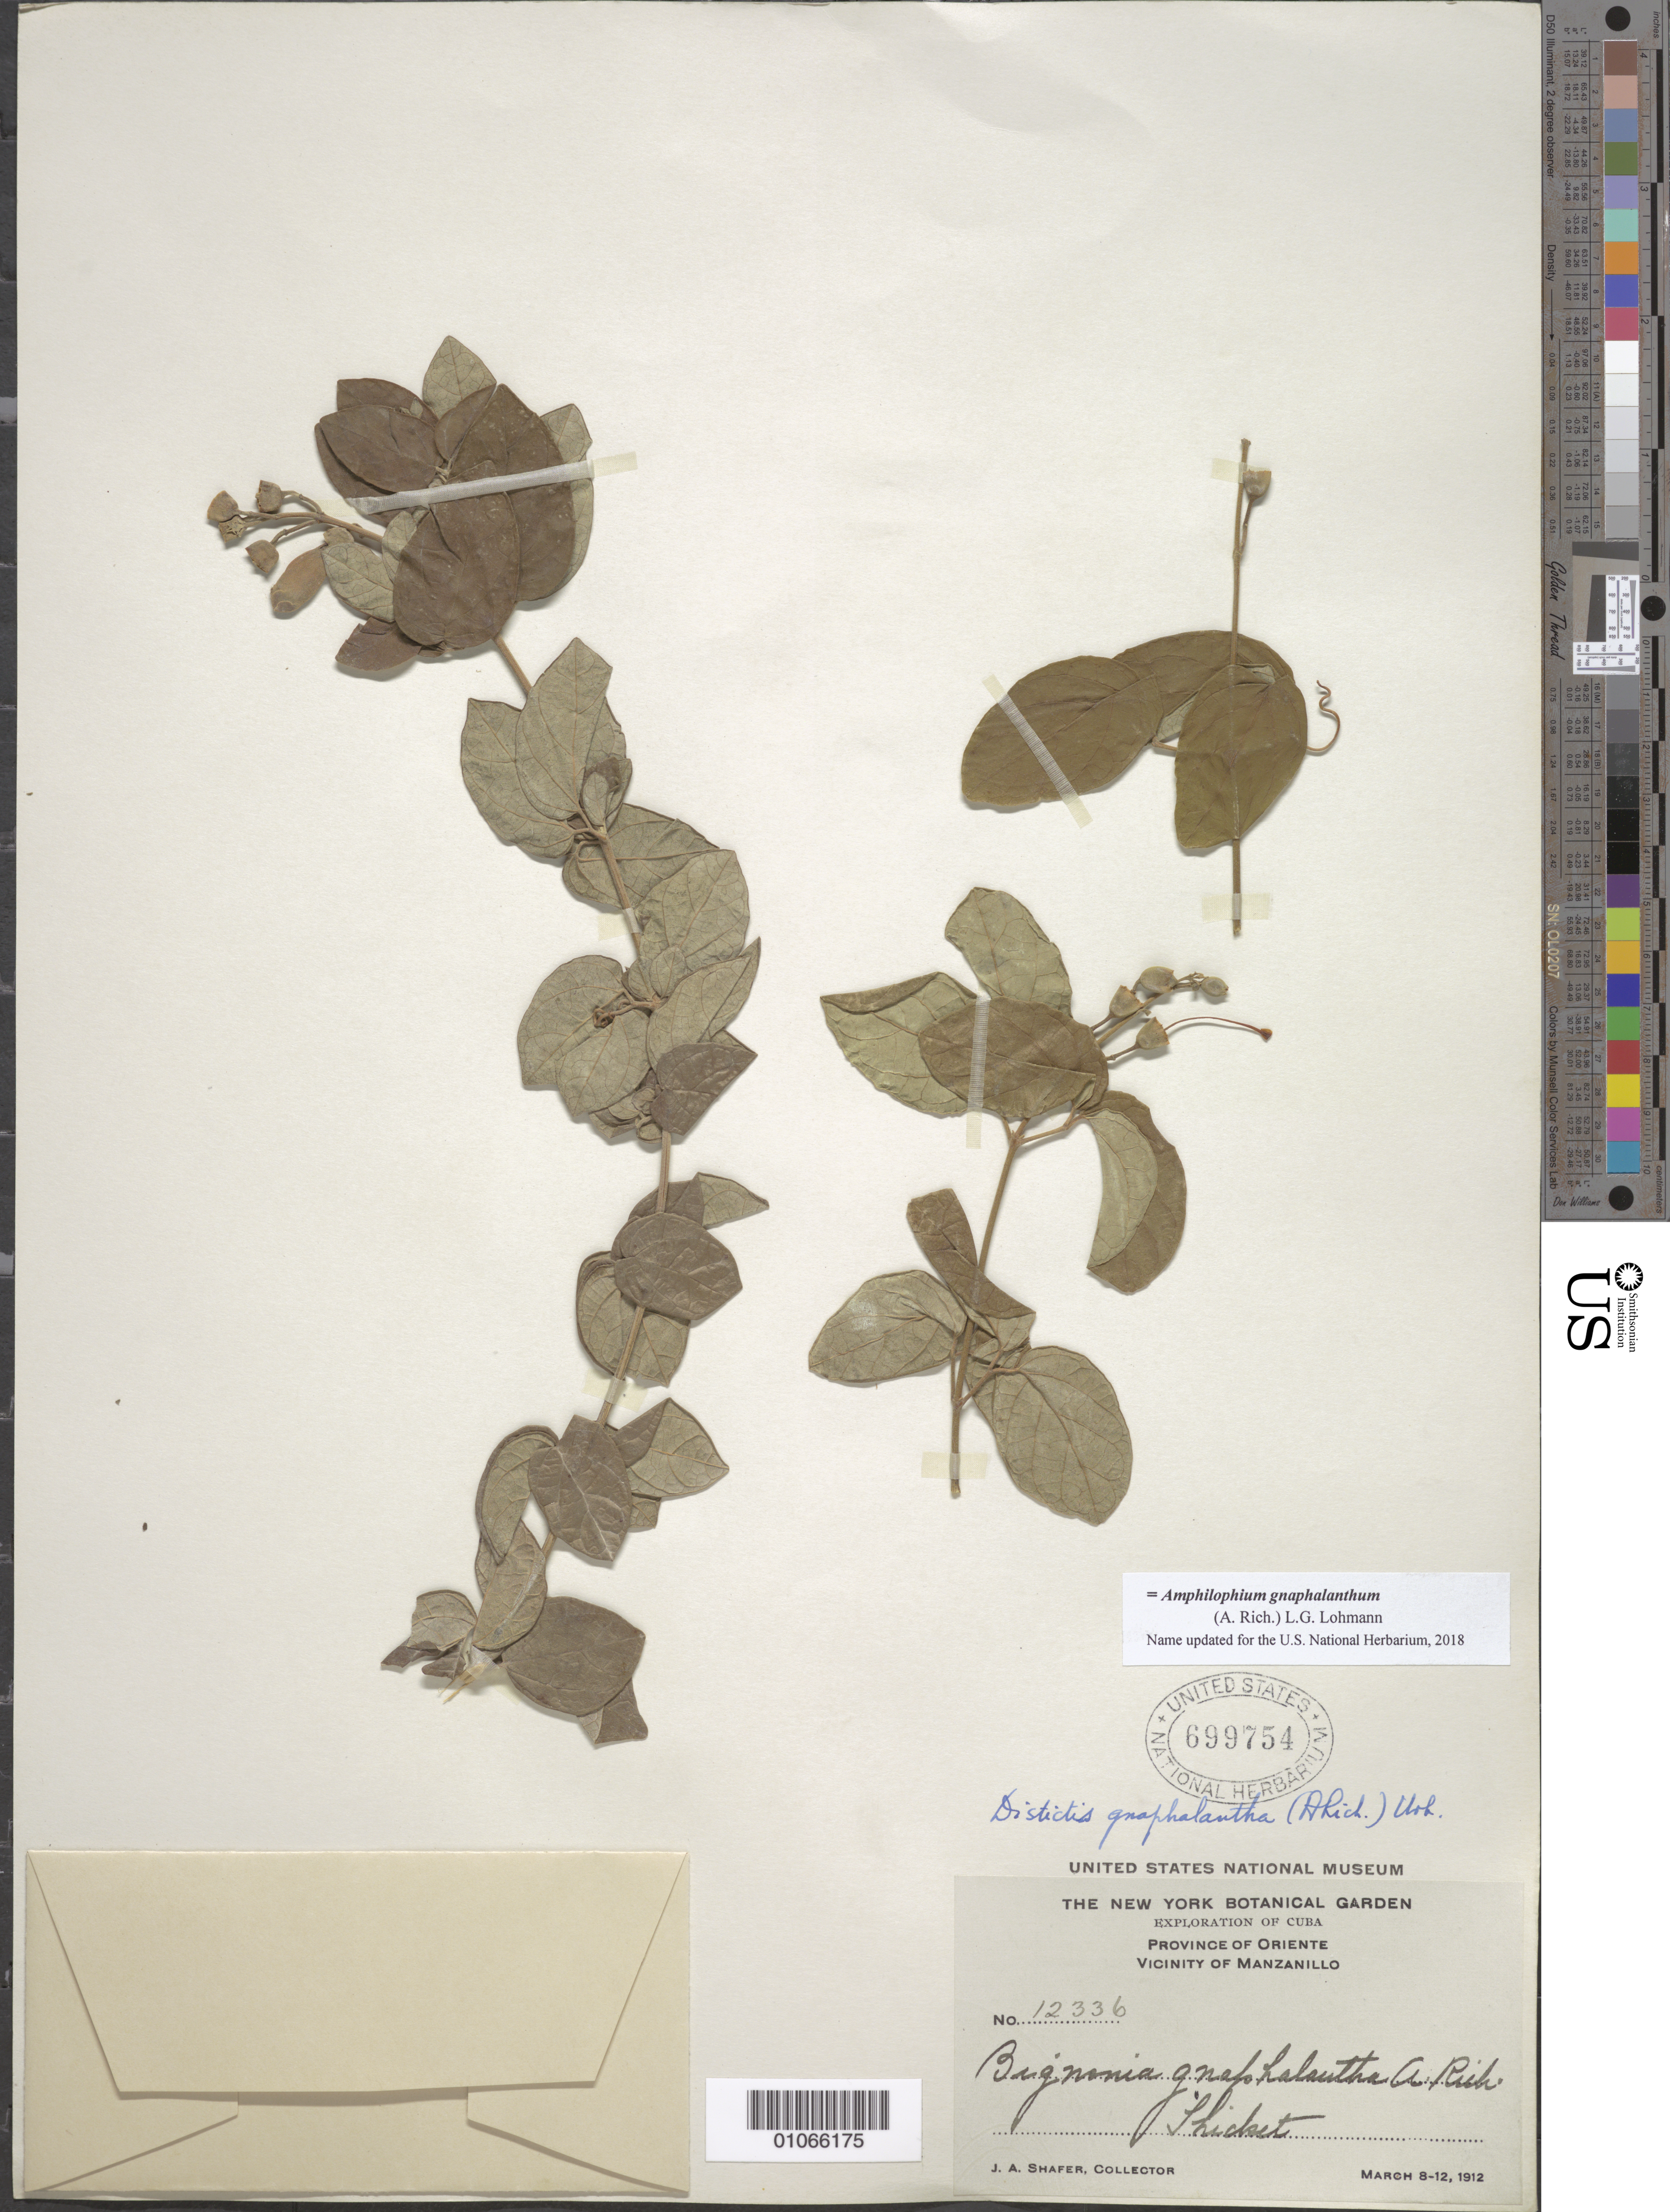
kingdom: Plantae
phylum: Tracheophyta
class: Magnoliopsida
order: Lamiales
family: Bignoniaceae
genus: Amphilophium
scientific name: Amphilophium gnaphalanthum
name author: (A. Rich.) L.G. Lohmann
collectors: J. A. Shafer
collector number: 12336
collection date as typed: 08 Mar 1912 to 12 Mar 1912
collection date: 1912-03-08/1912-03-12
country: Cuba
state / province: Oriente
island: Cuba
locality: Vicinity of Manzanillo Thicket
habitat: Thicket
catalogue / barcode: US 699754